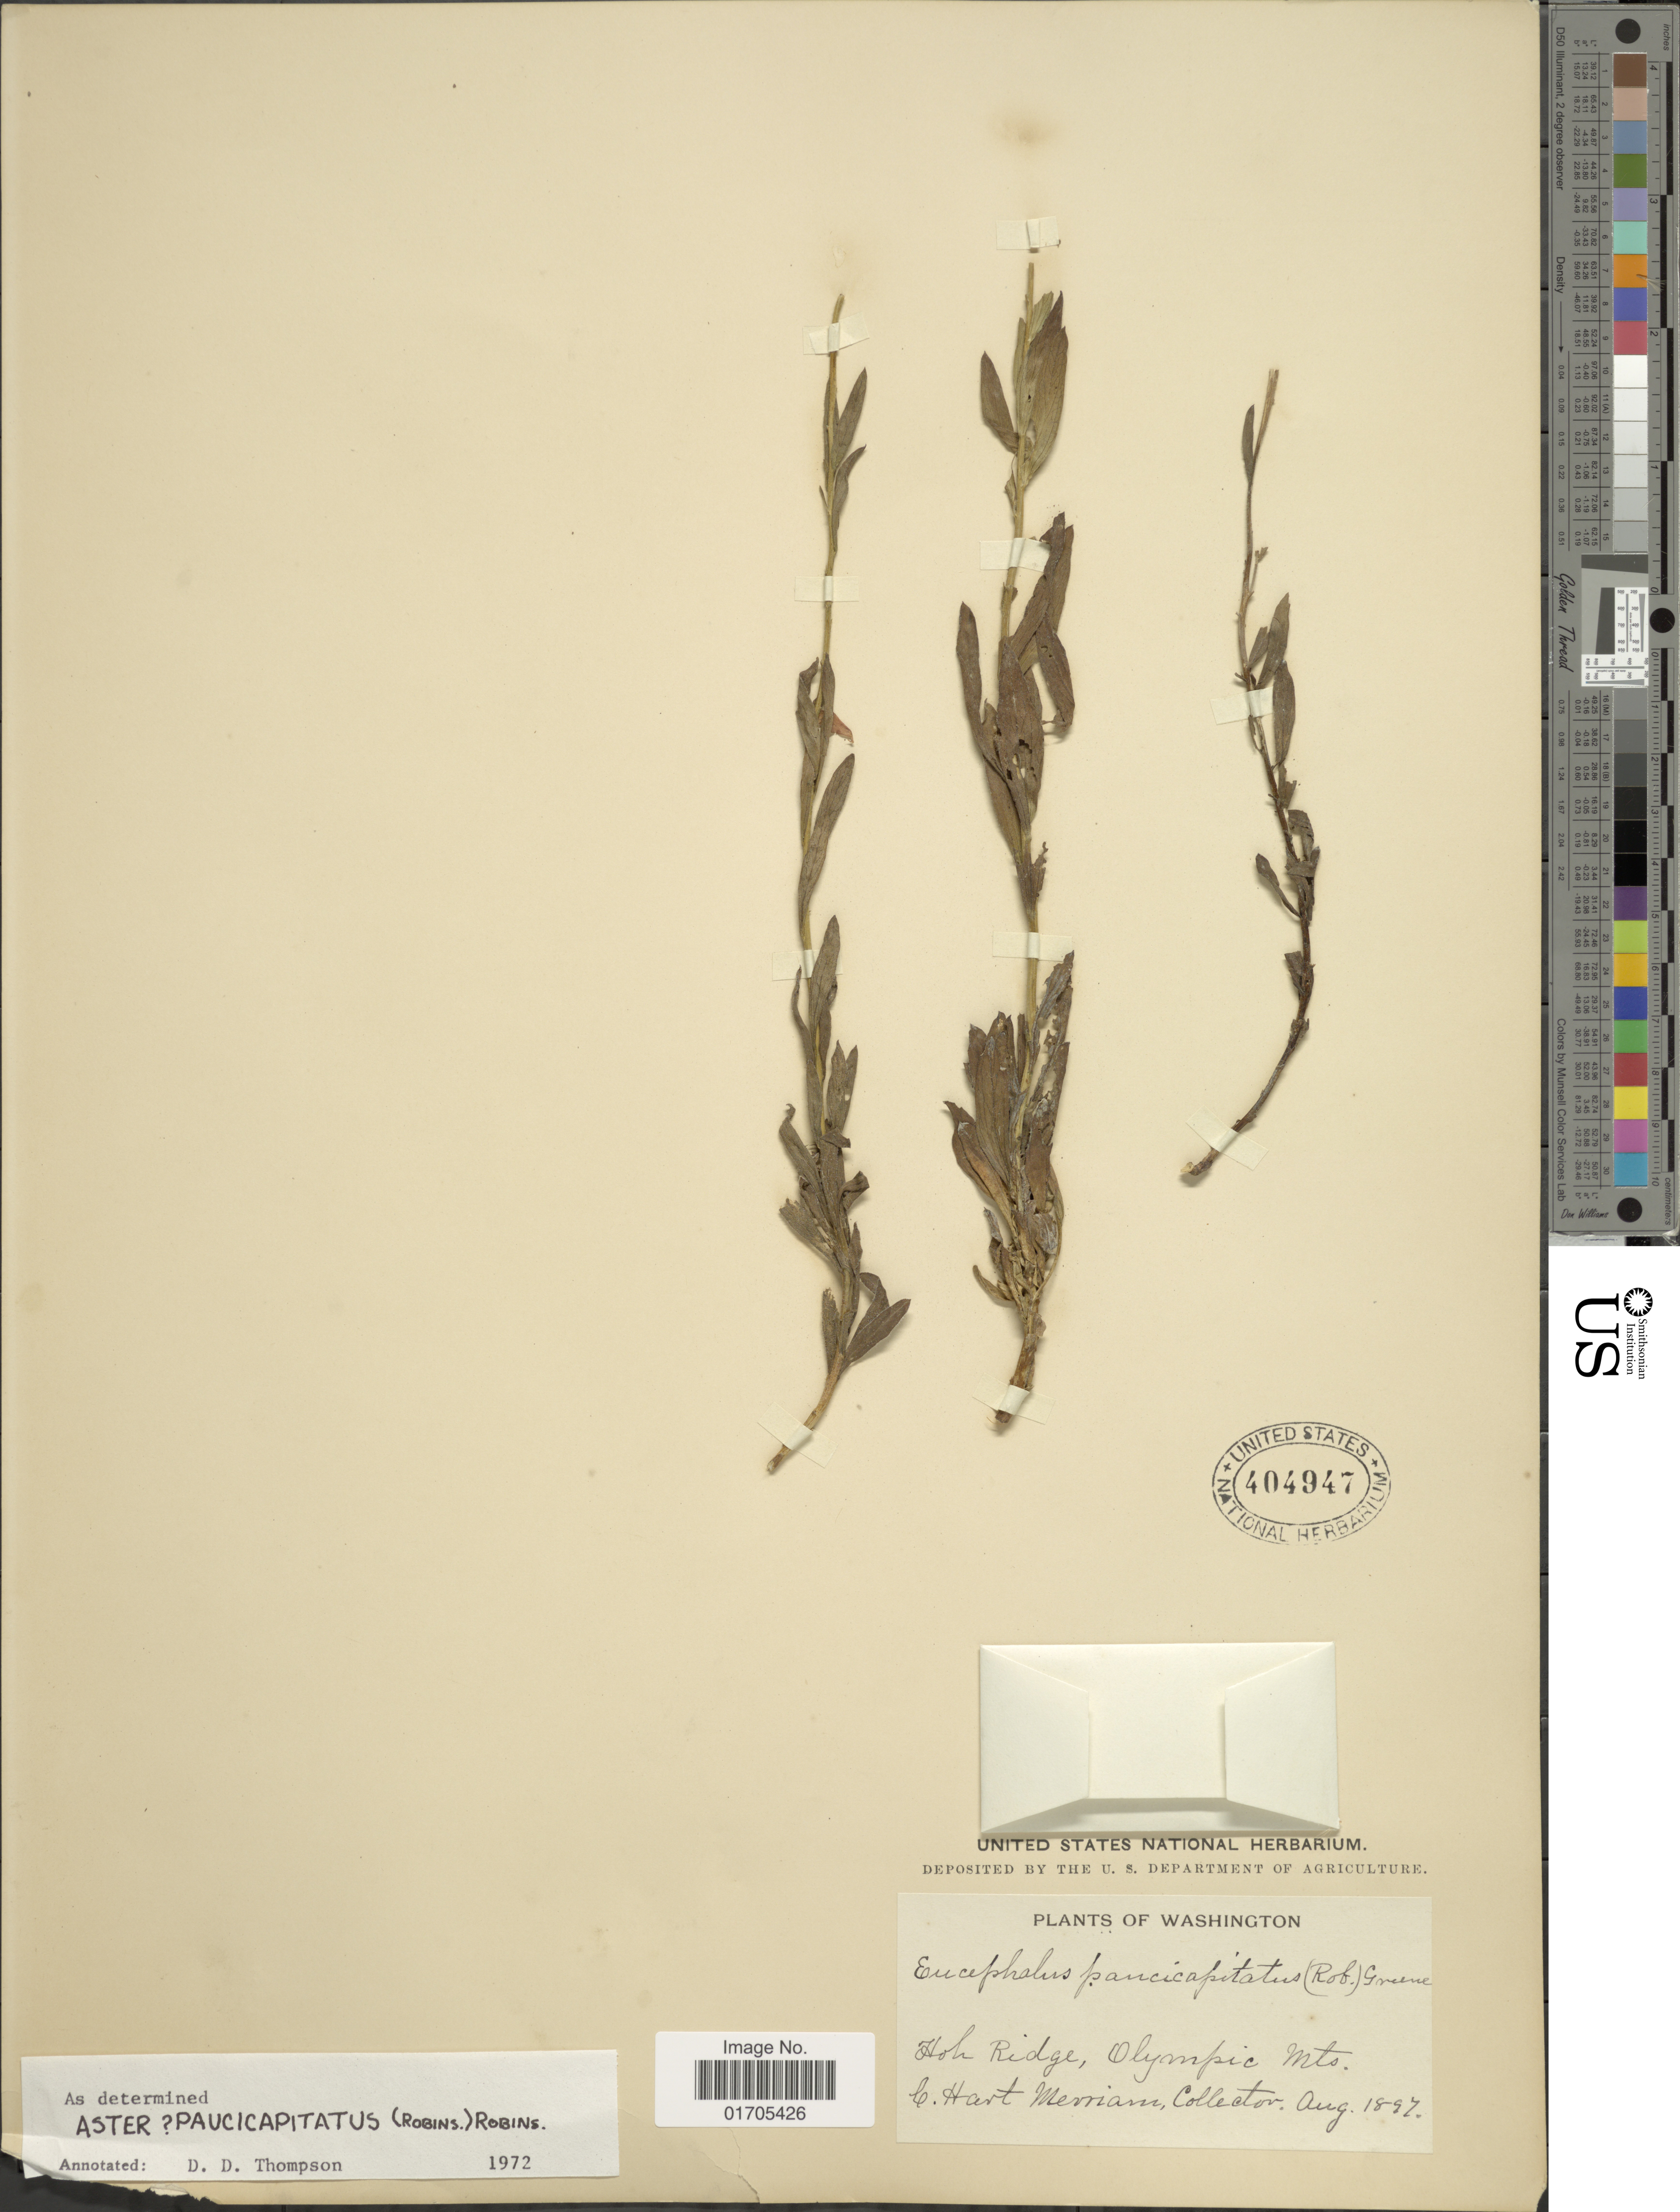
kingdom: Plantae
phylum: Tracheophyta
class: Magnoliopsida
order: Asterales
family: Asteraceae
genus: Eucephalus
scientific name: Eucephalus paucicapitatus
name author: (B.L. Rob.) Greene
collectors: C. Merriam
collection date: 1897-08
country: United States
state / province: Washington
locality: Washington. Hoh Ridge, Olympic Mts.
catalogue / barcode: US 404947